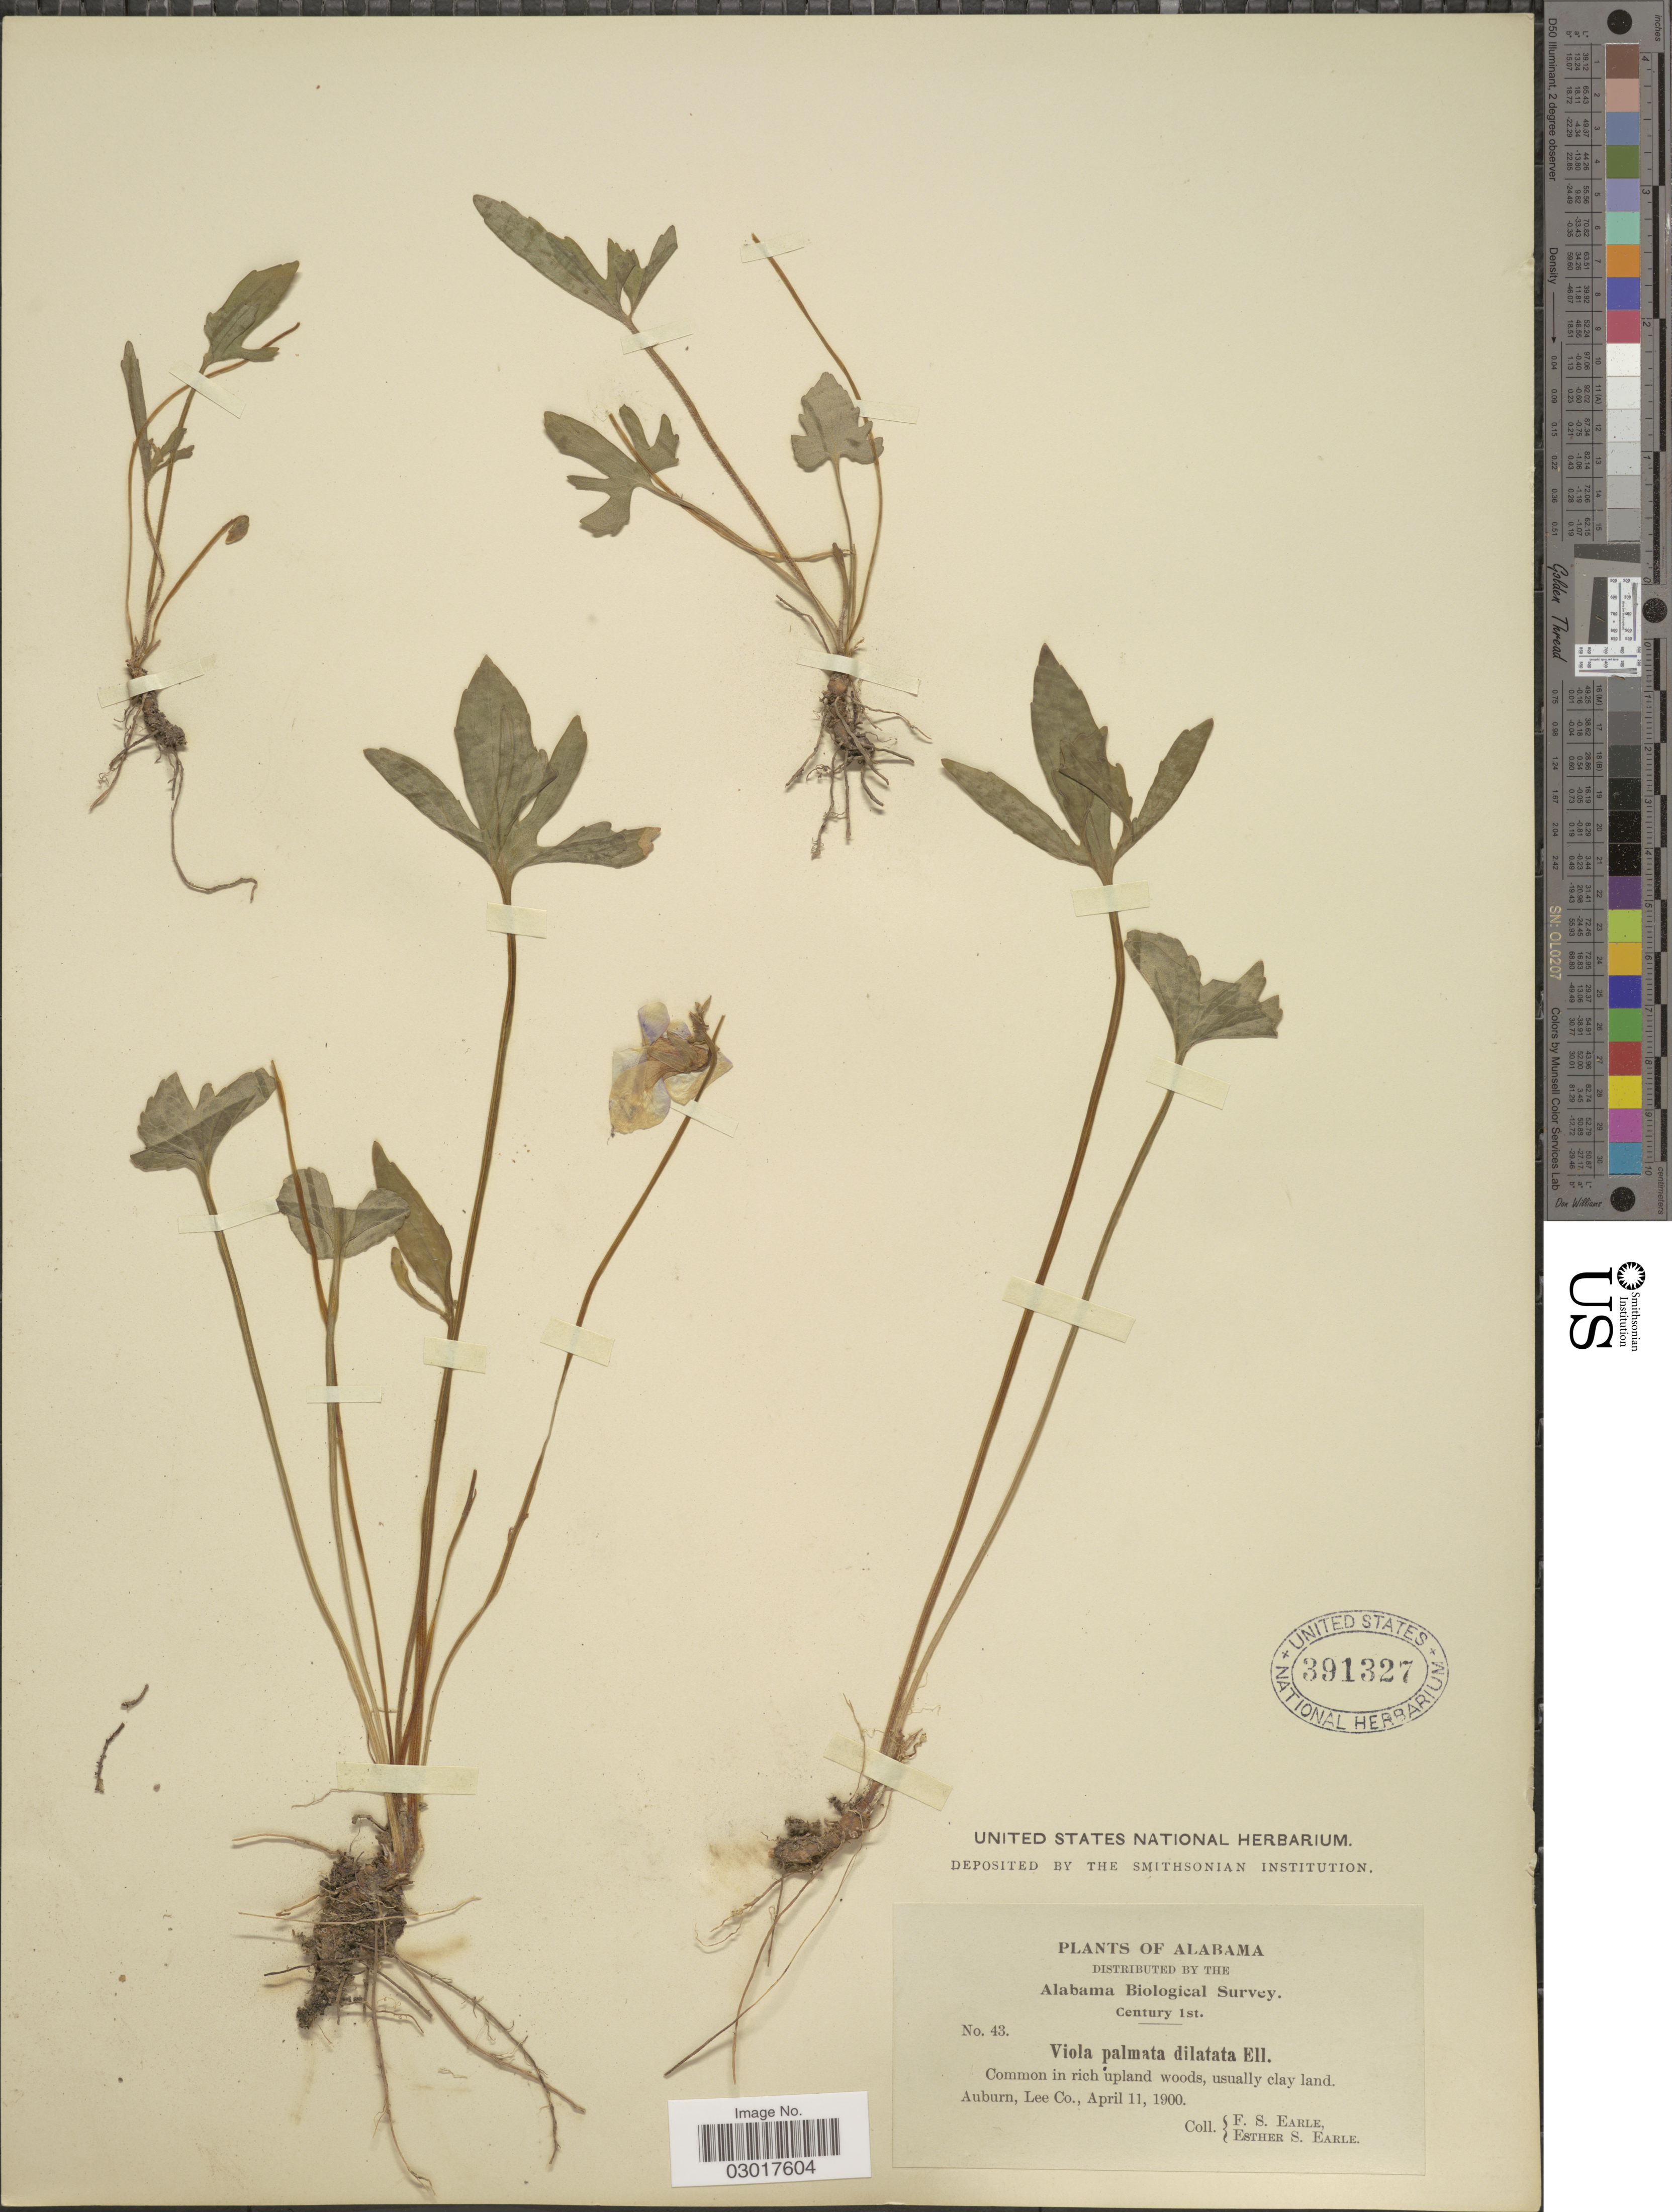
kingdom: Plantae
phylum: Tracheophyta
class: Magnoliopsida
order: Malpighiales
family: Violaceae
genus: Viola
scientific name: Viola triloba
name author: Schwein.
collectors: F. S. Earle & E. S. Earle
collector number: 43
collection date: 1900-04-11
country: United States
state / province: Alabama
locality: Common in rich upland woods, usually clay land. Auburn, Lee Co.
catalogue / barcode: US 391327